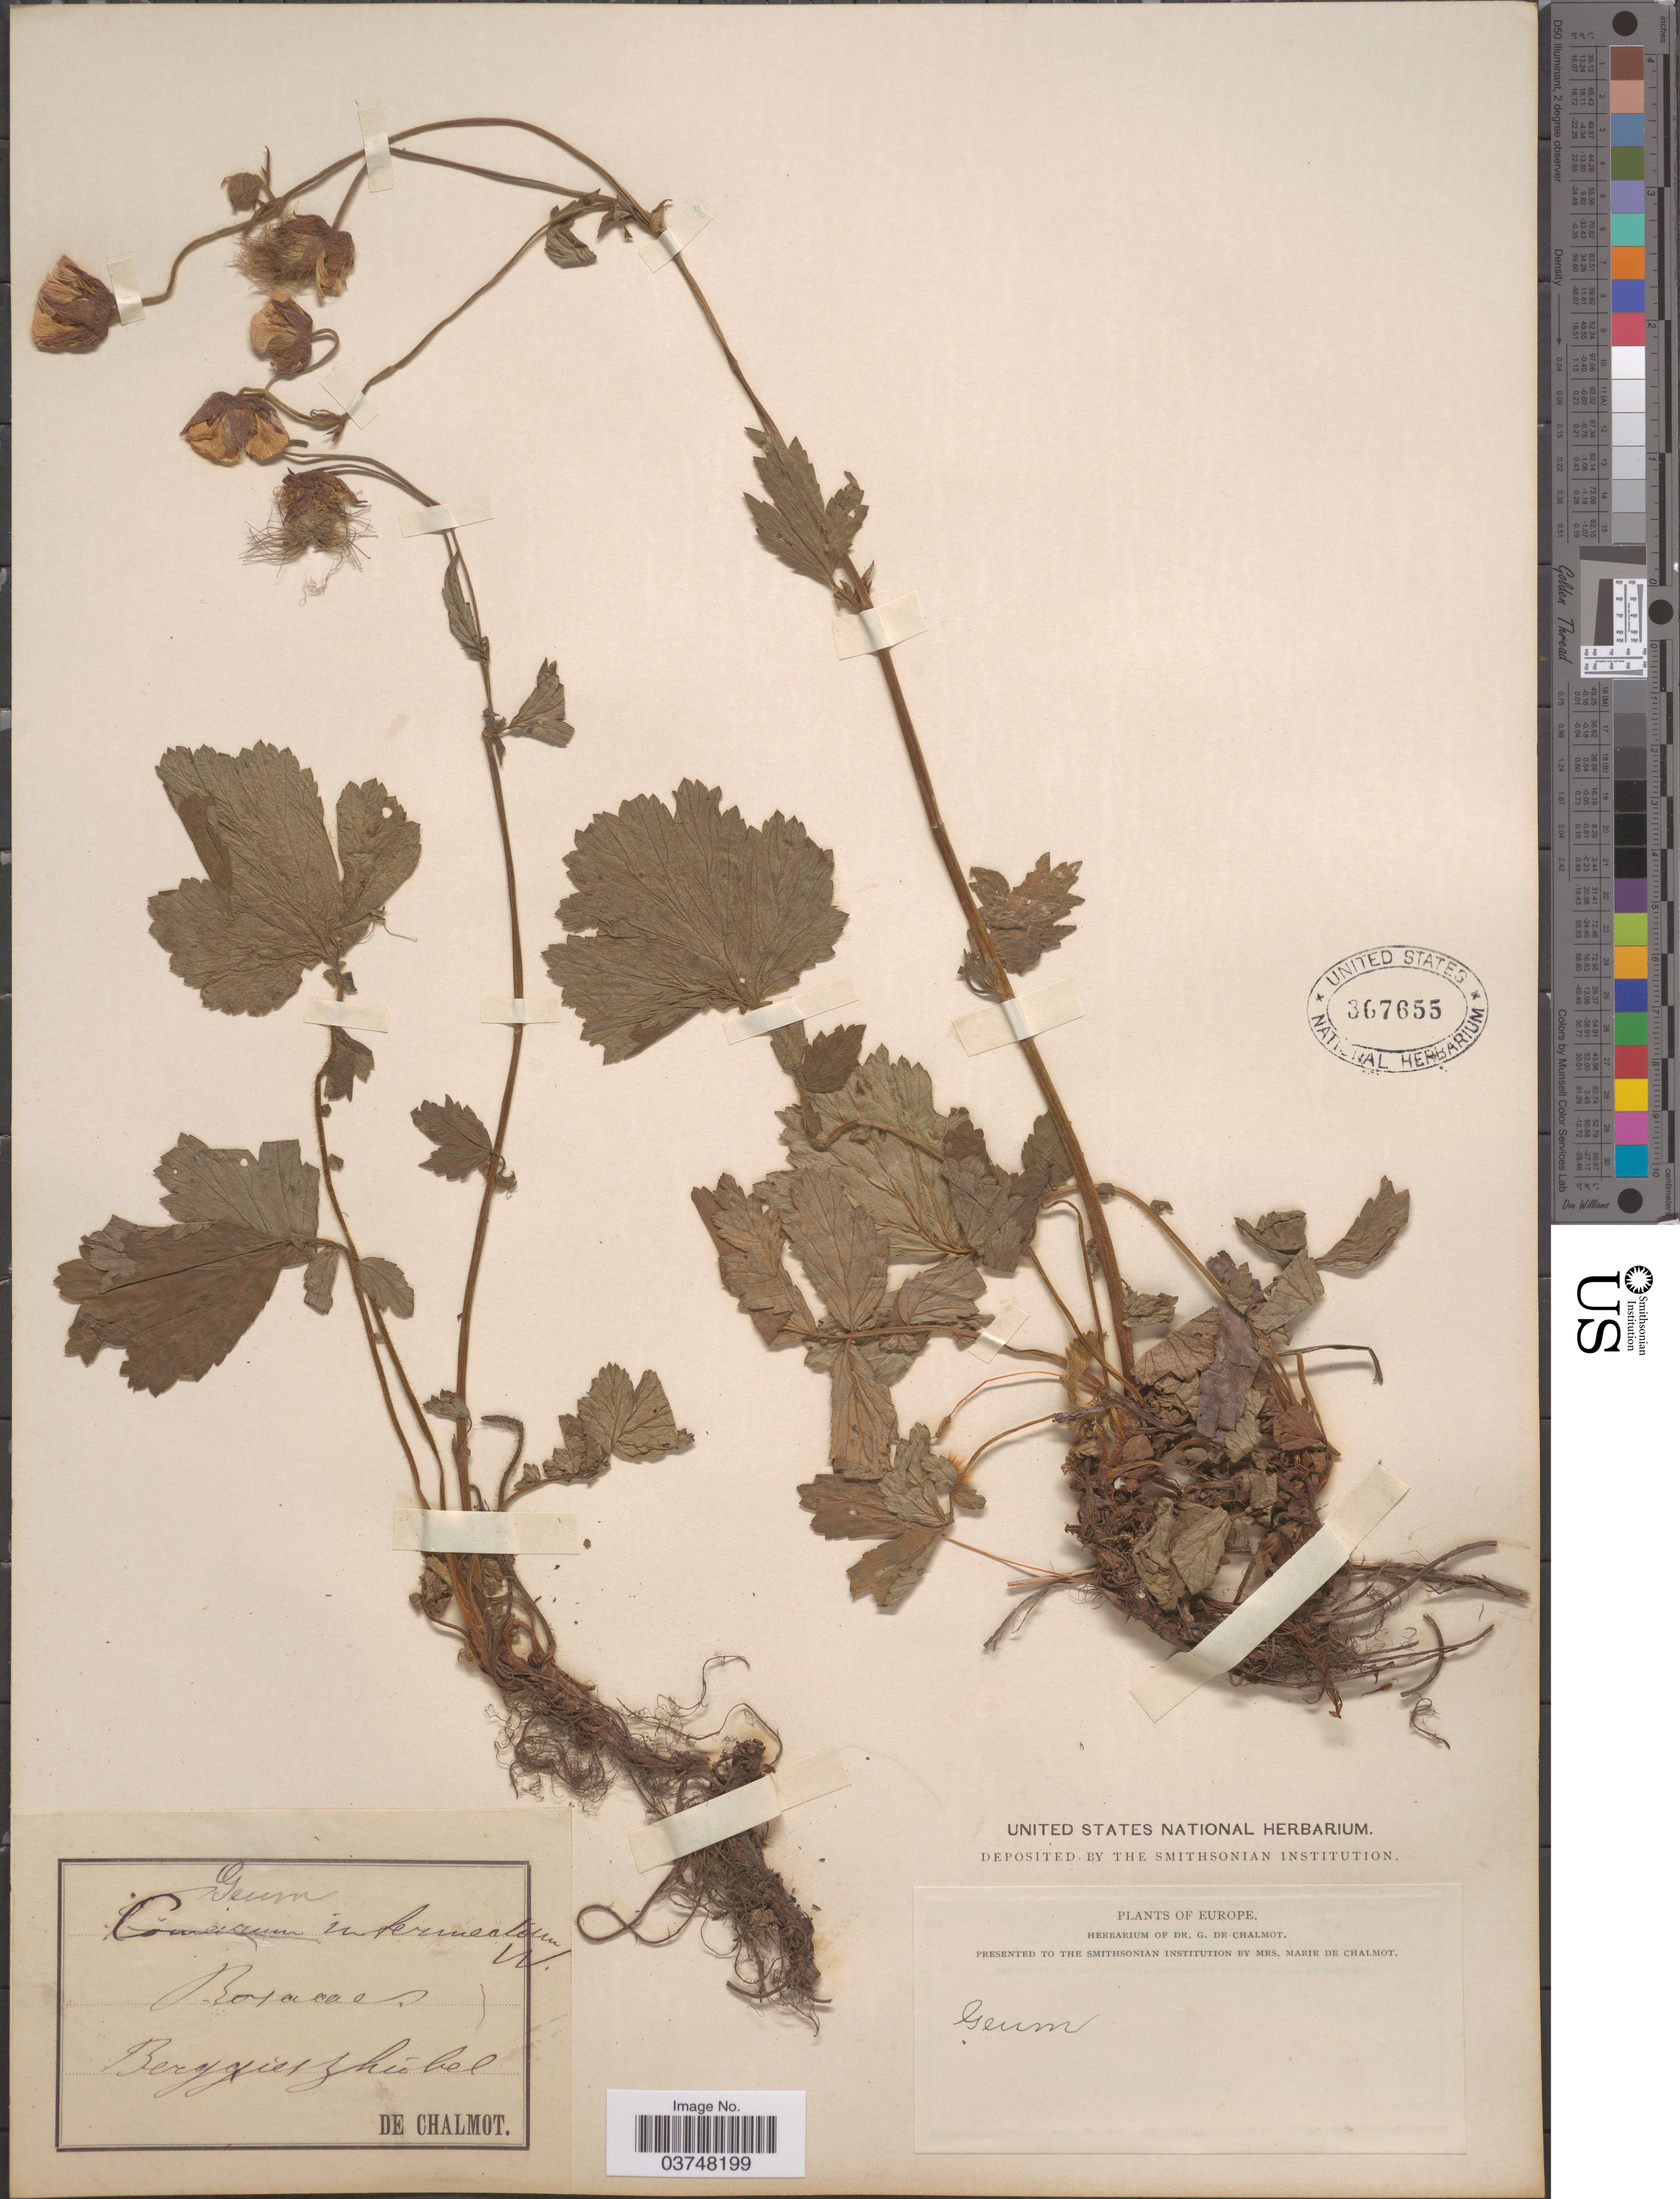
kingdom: Plantae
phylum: Tracheophyta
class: Magnoliopsida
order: Rosales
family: Rosaceae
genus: Geum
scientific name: Geum intermedium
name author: Besser ex M. Bieb.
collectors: G. de Chalmot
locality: Berggies zhubel. [interpreted] Europe.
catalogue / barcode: US 367655